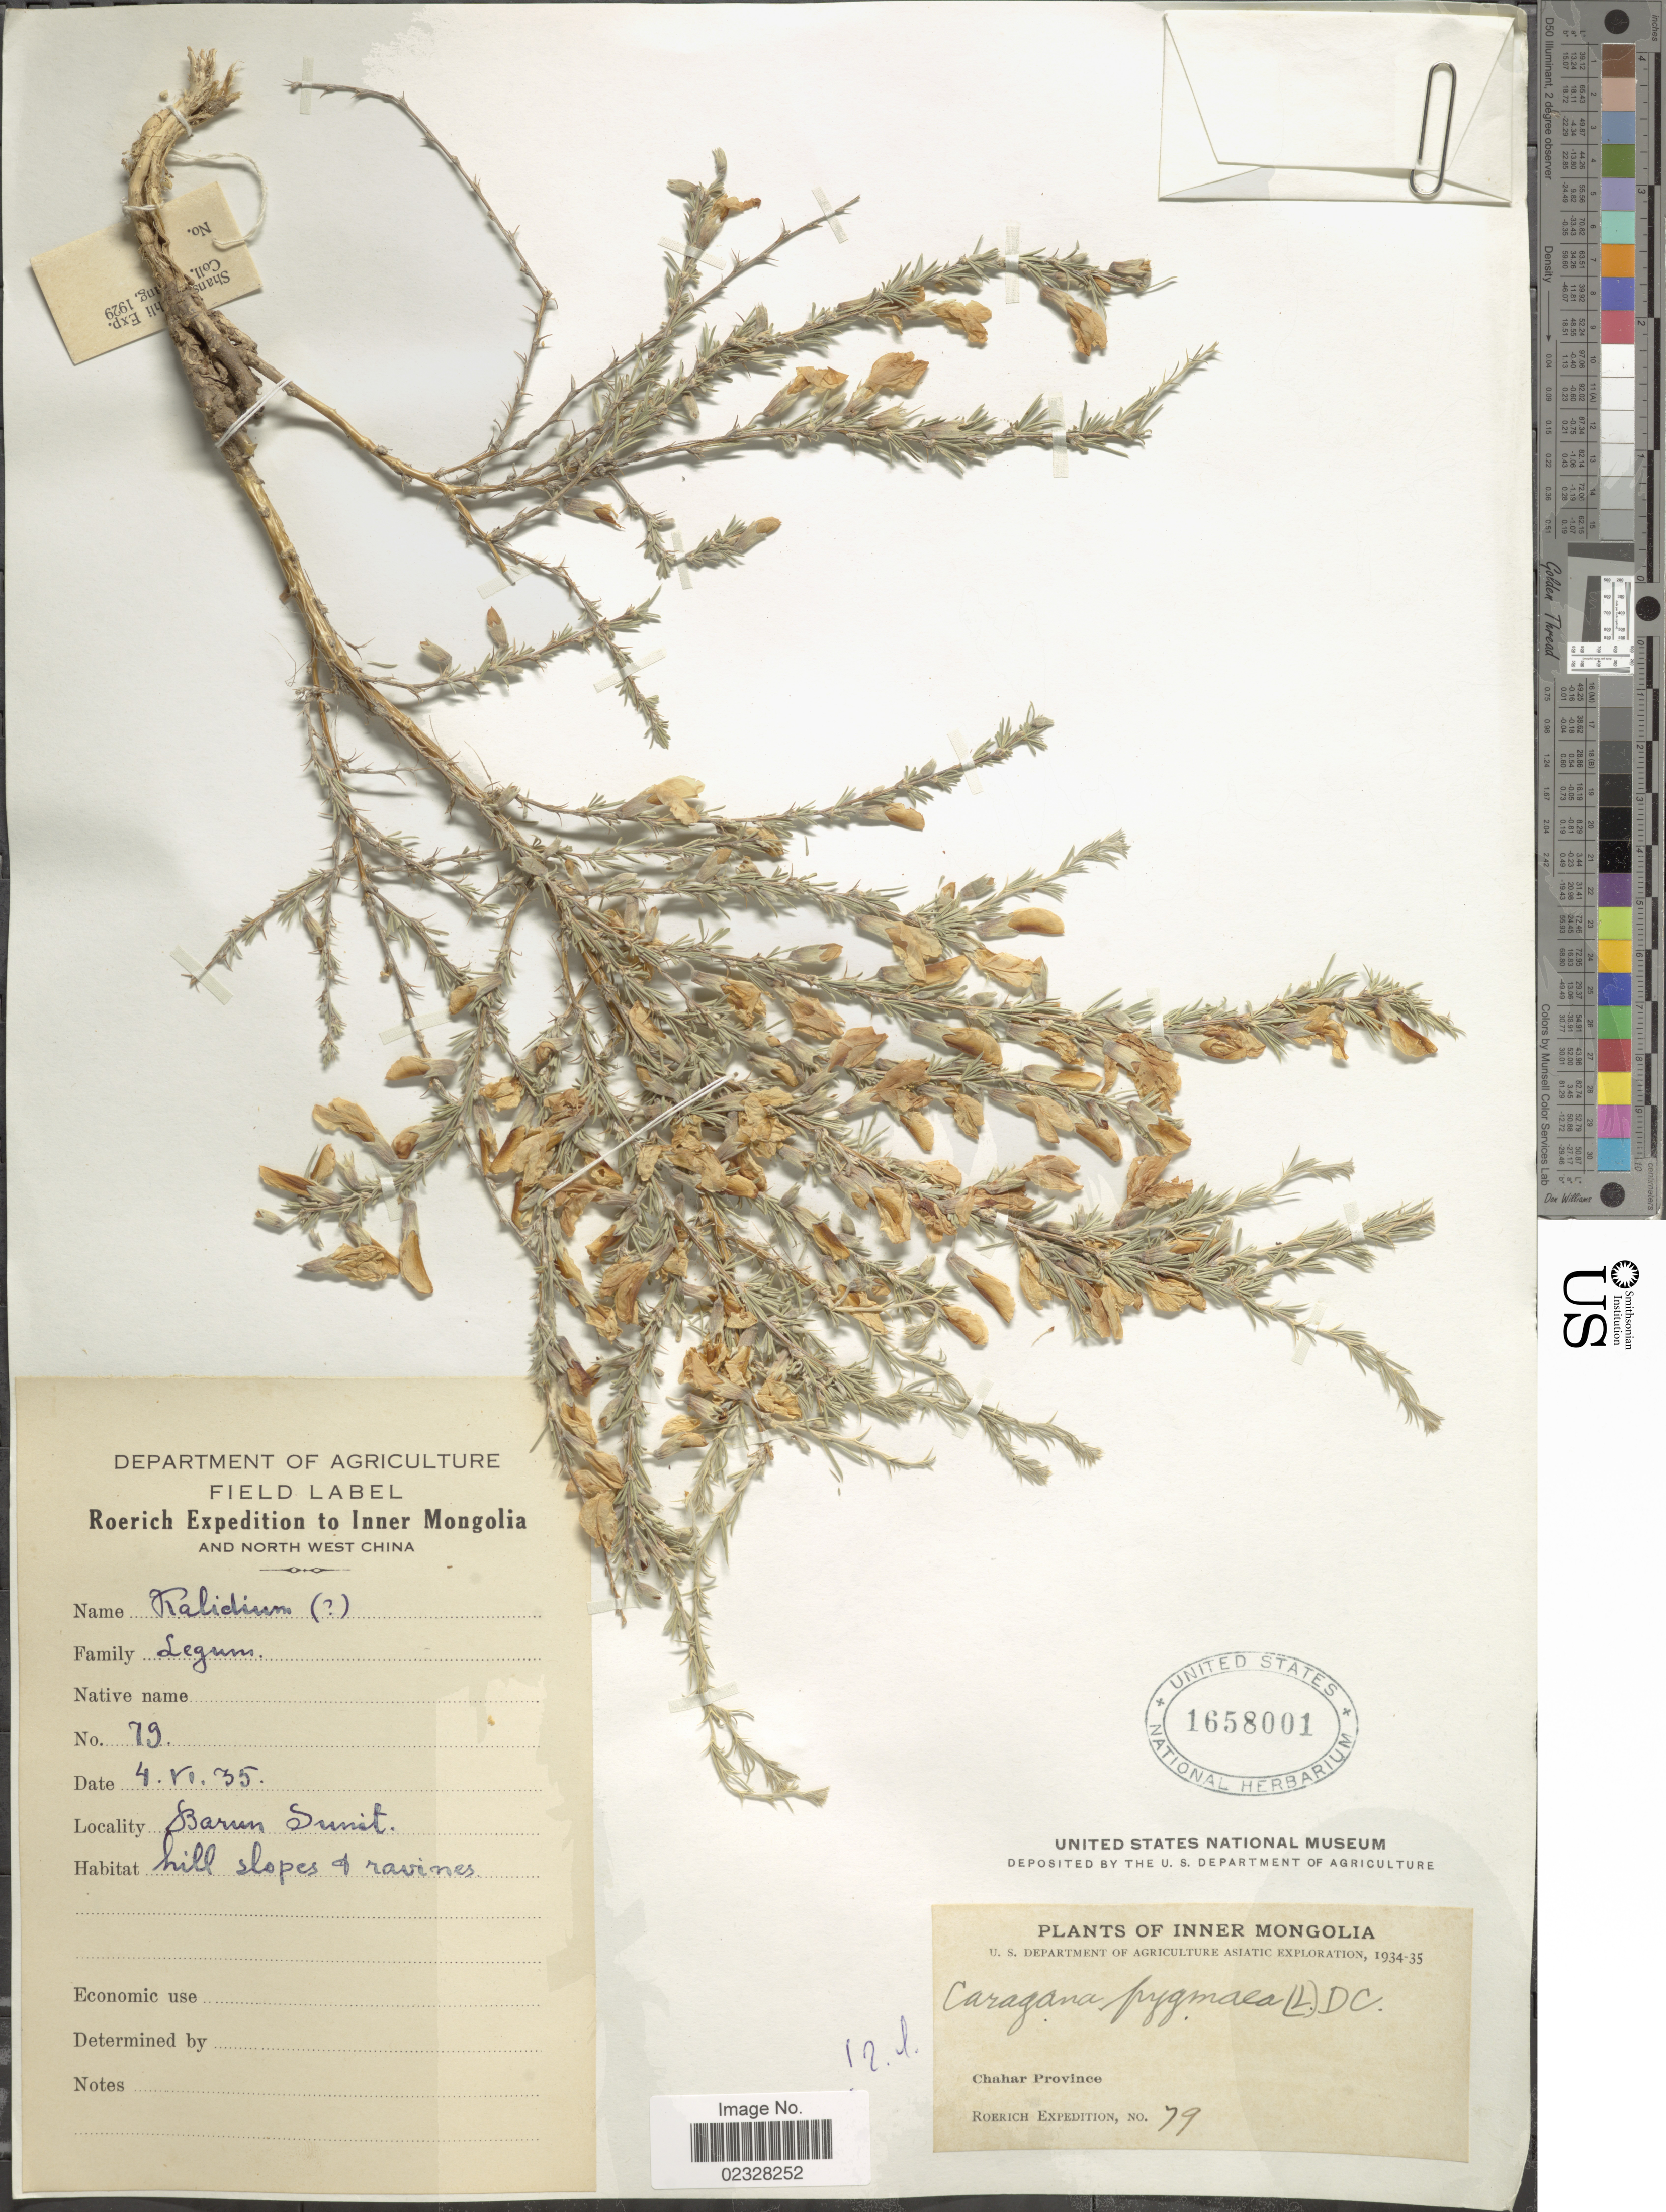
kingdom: Plantae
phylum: Tracheophyta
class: Magnoliopsida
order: Fabales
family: Fabaceae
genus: Caragana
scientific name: Caragana pygmaea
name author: (L.) DC.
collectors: Roerich Expedition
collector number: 79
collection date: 1935-06-04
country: China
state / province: Nei Monggol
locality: Inner Mongolia, Chahar Province, Barun Sunit, hill slopes of ravines.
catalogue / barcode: US 1658001